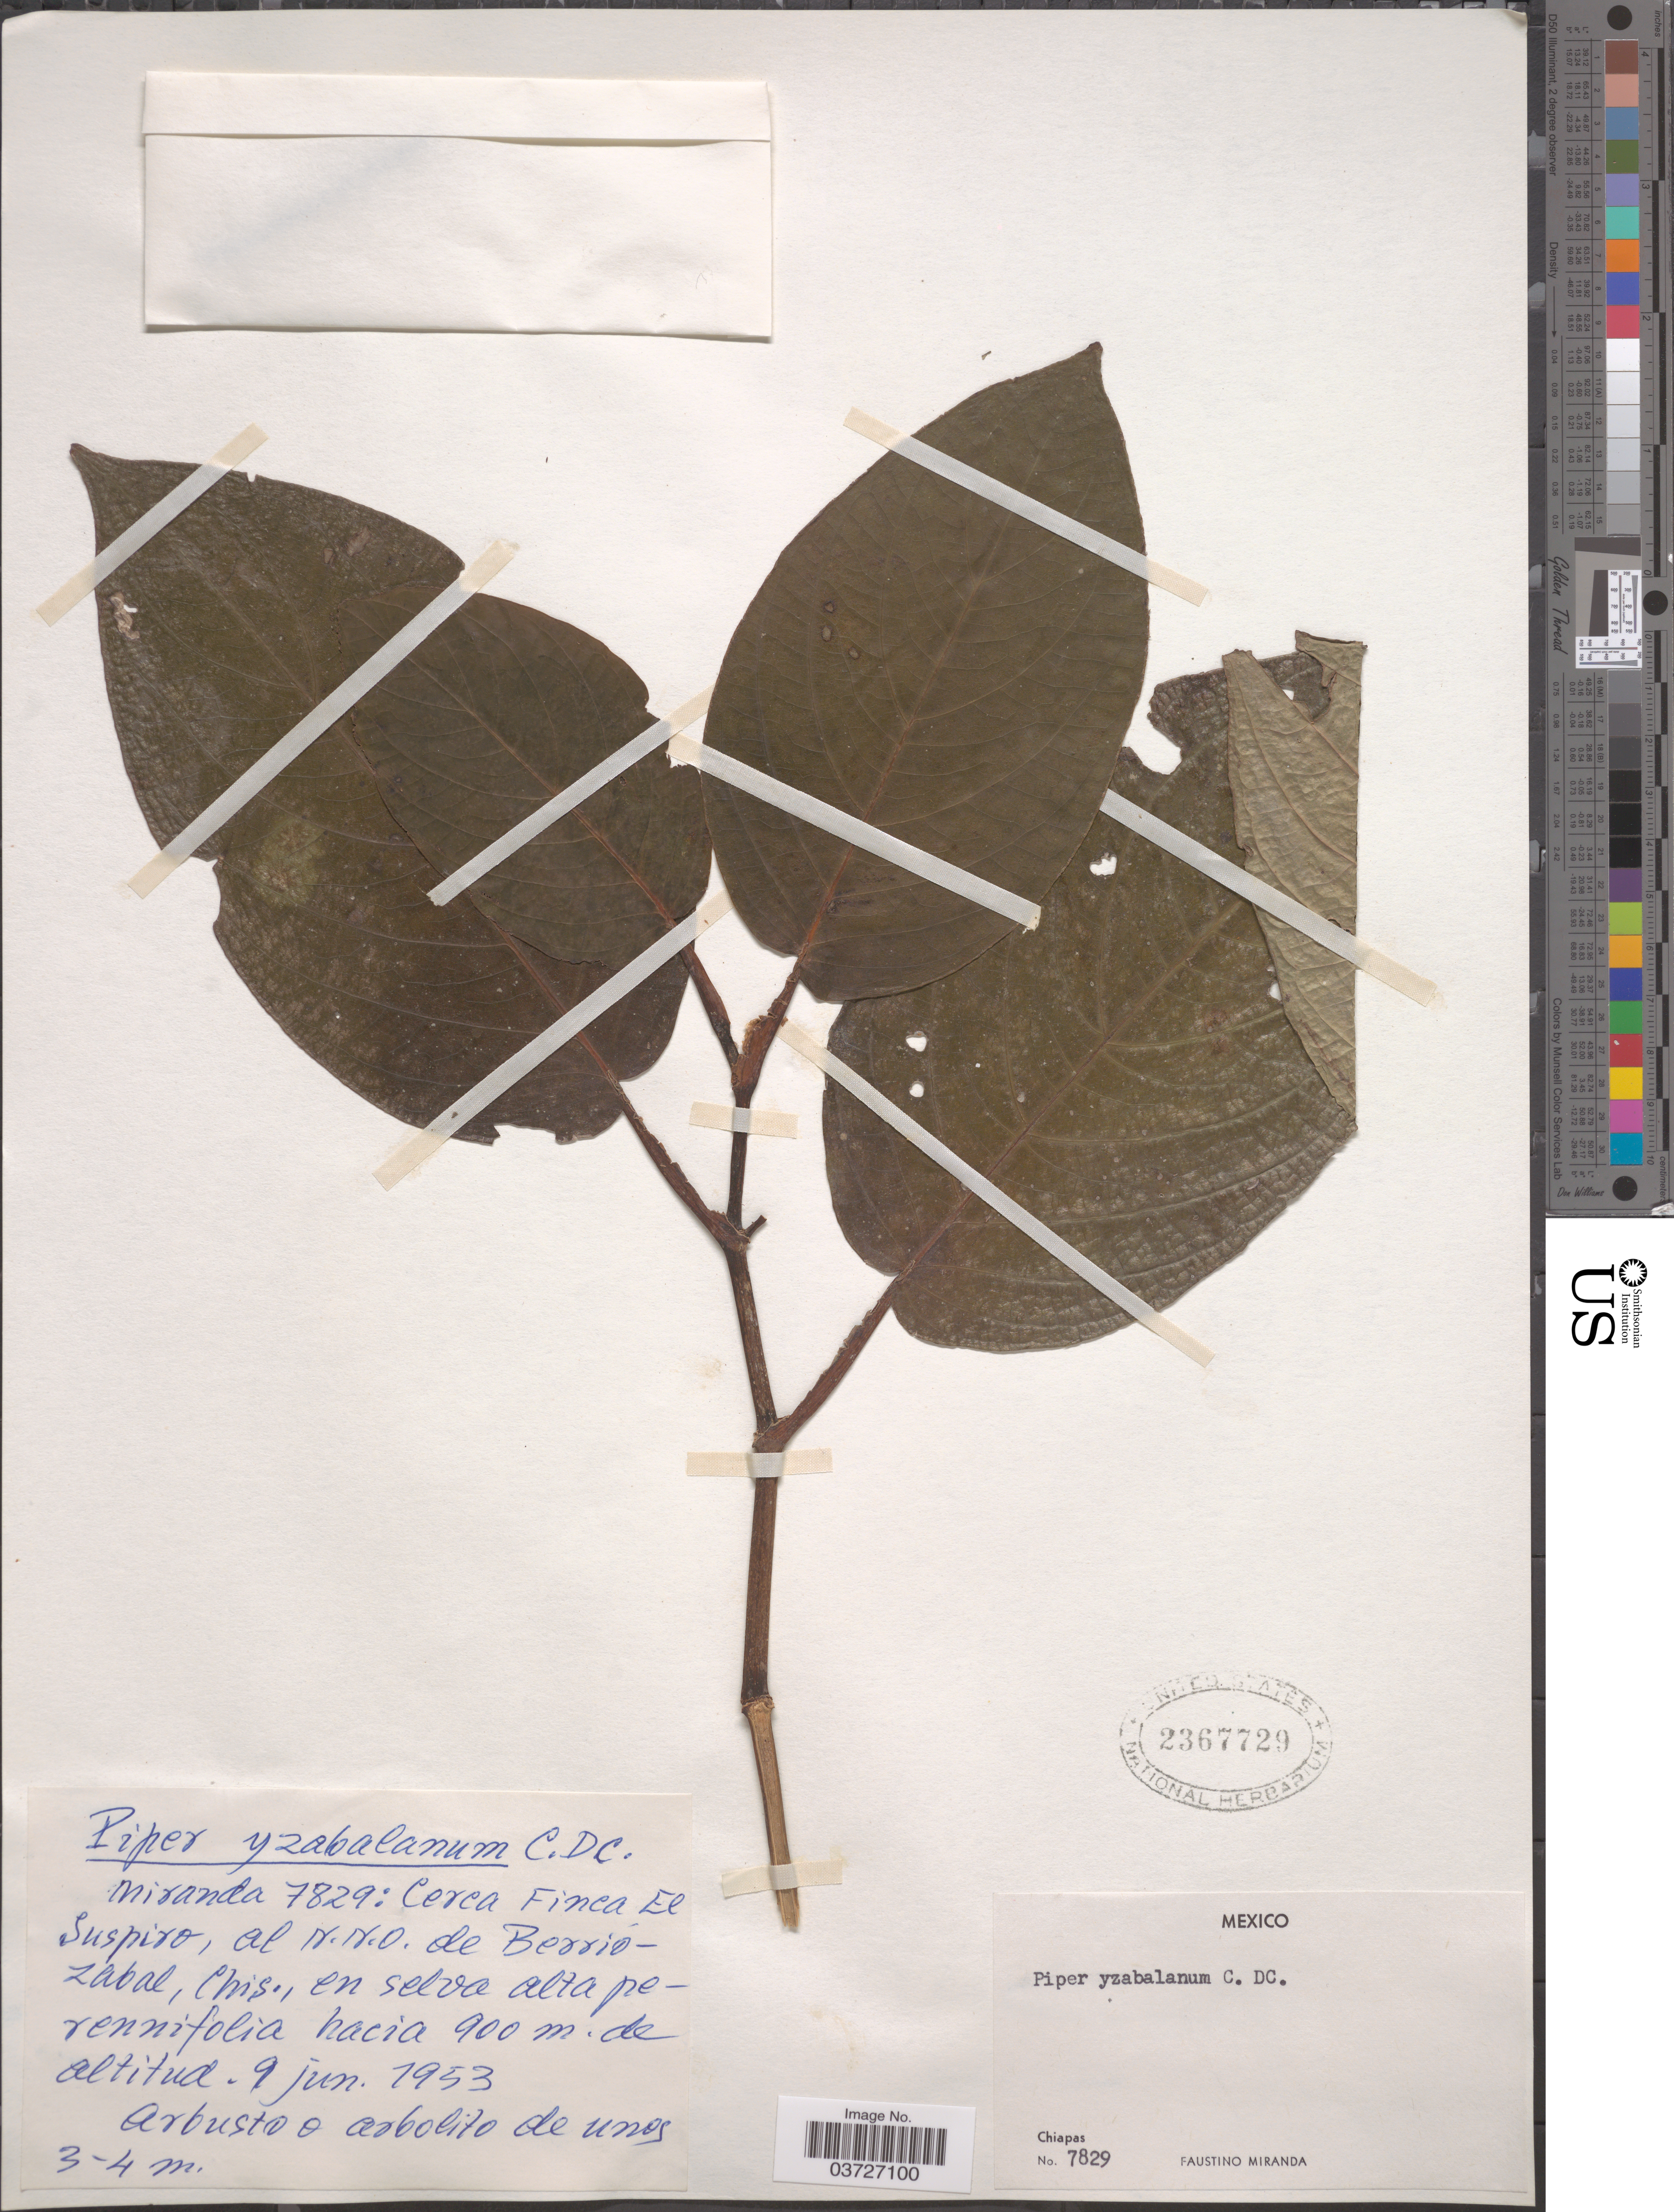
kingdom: Plantae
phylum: Tracheophyta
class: Magnoliopsida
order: Piperales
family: Piperaceae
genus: Piper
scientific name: Piper yzabalanum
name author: C. DC.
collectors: F. Miranda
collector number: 7829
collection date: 1953-06-09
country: Mexico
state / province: Chiapas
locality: Cerca Finca El Suspiro, al N.N.O. de Berrió-Zabal, Chis.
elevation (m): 900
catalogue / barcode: US 2367729